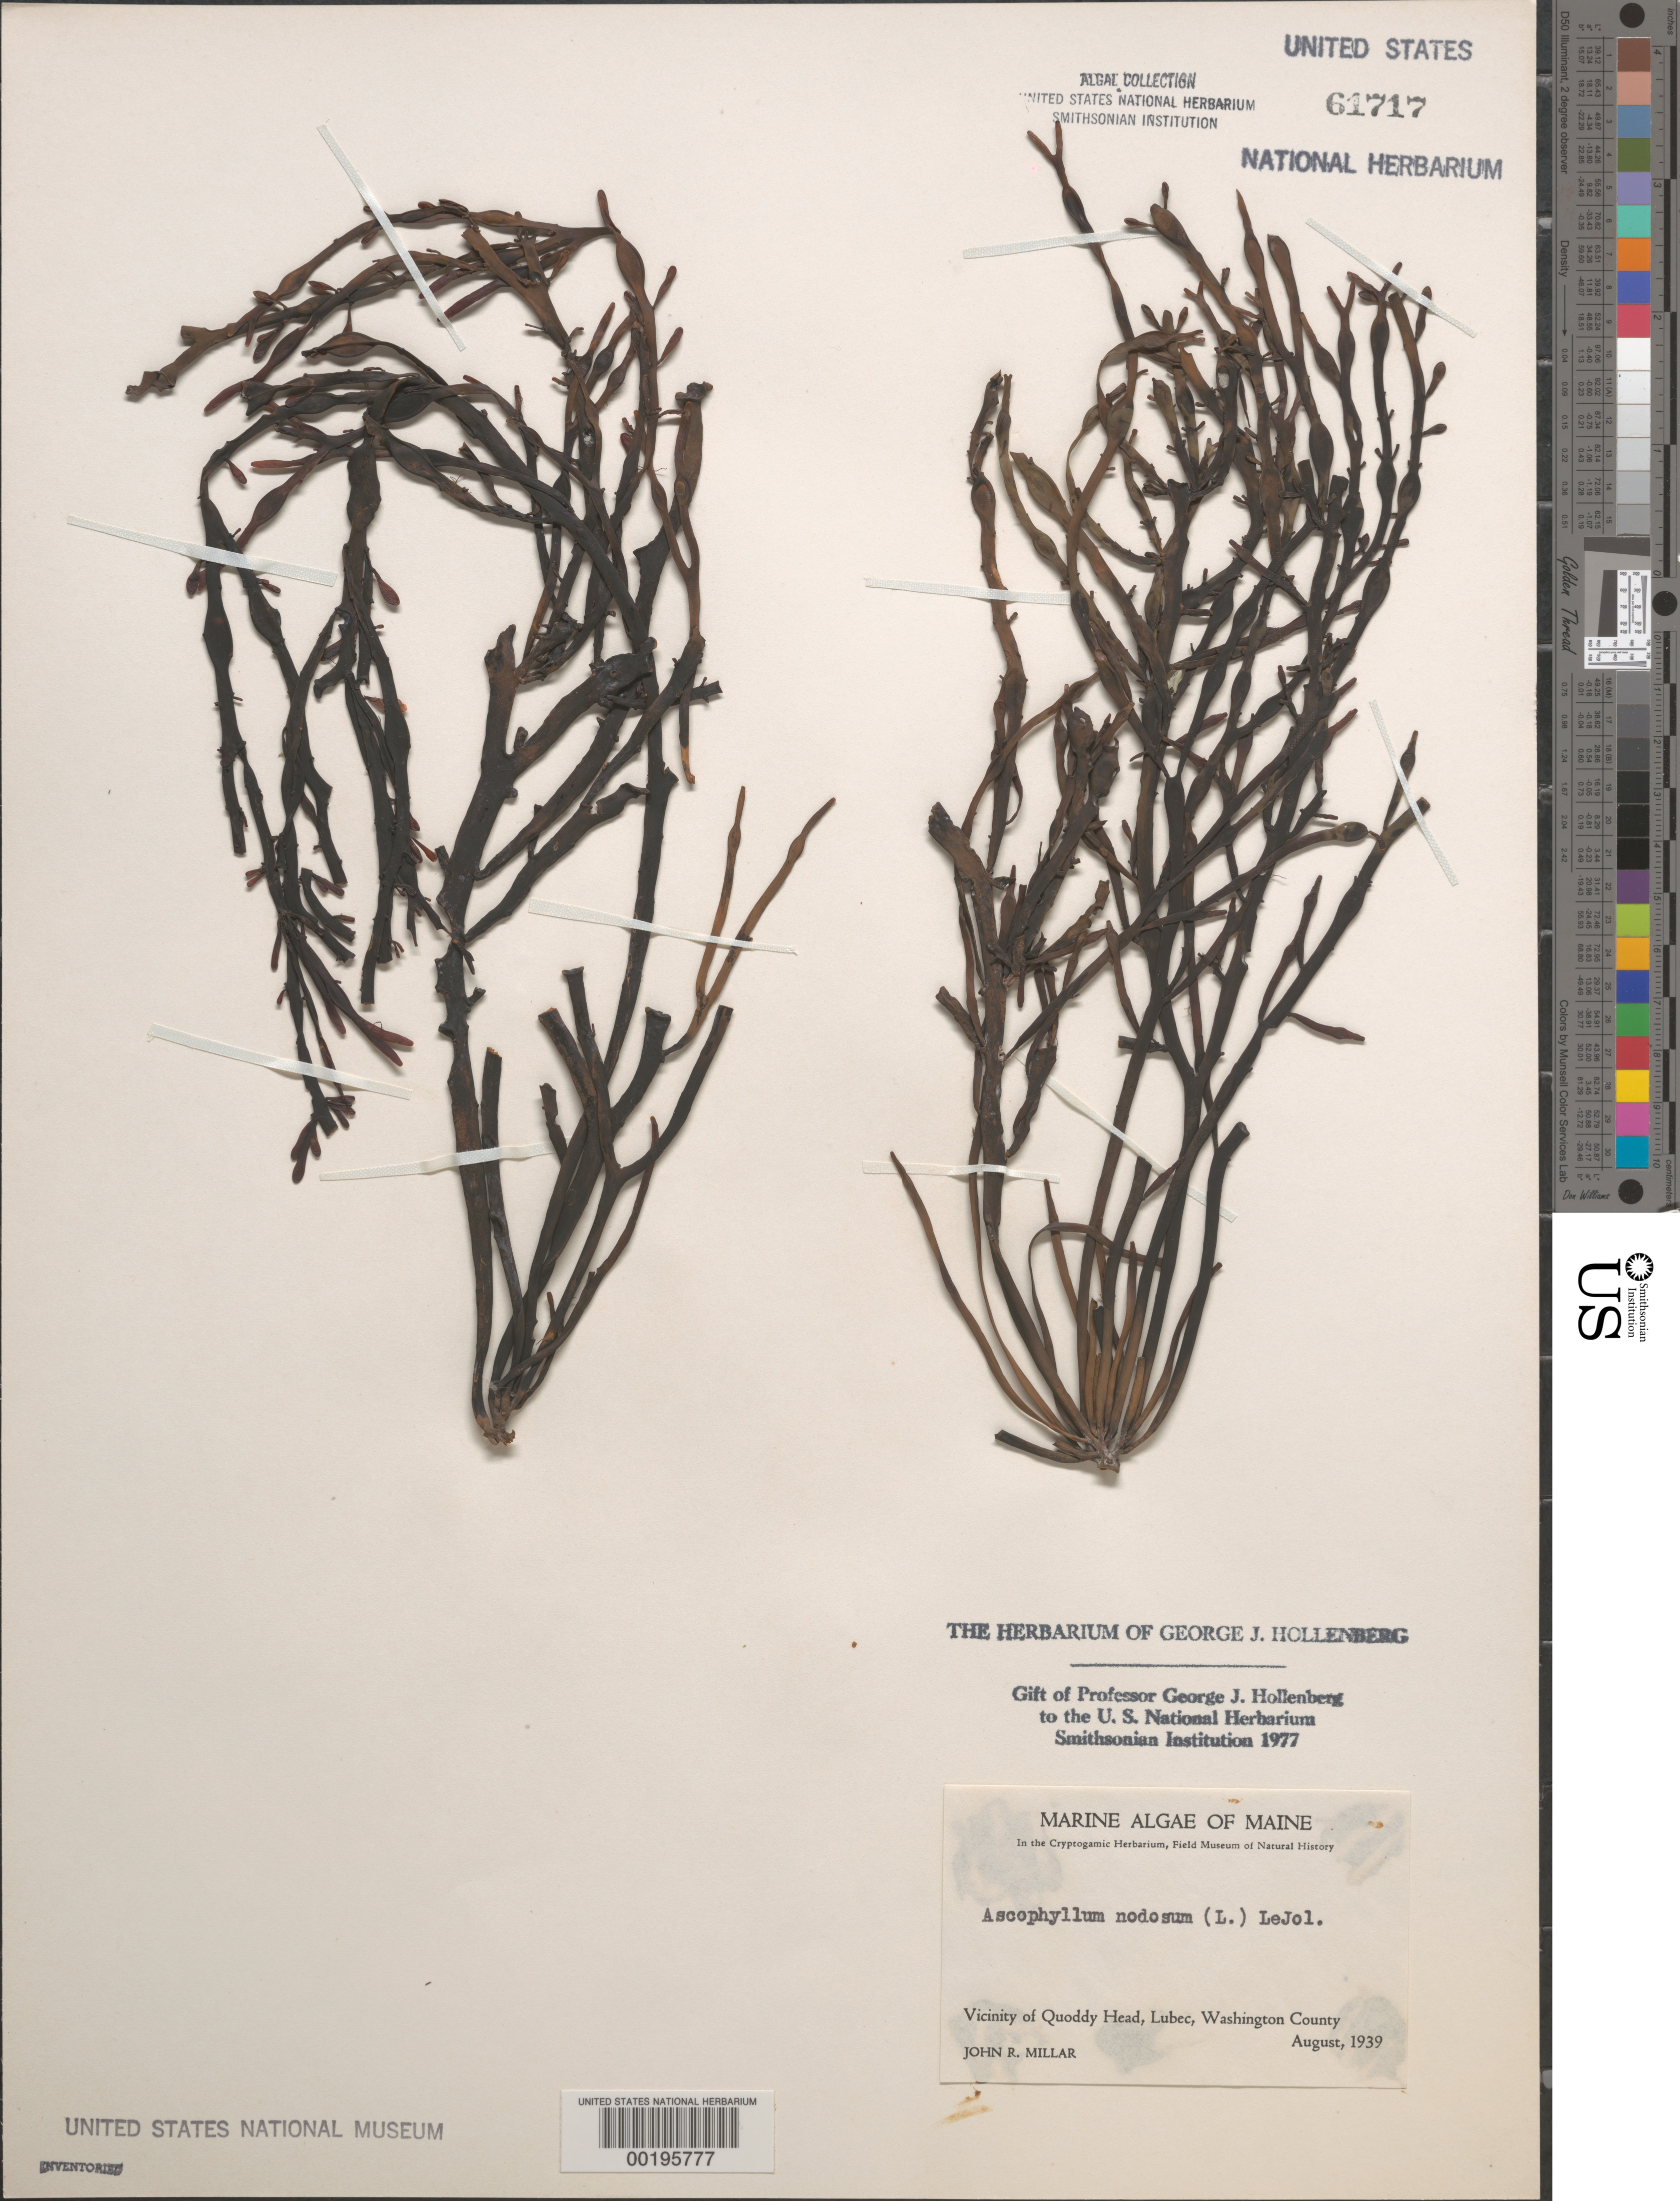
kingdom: Chromista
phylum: Ochrophyta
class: Phaeophyceae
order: Fucales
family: Fucaceae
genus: Ascophyllum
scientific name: Ascophyllum nodosum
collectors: J. Millar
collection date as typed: Aug 1939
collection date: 1939-08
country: United States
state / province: Maine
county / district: Washington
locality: Lubec, Quoddy Head area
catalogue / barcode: US 61717